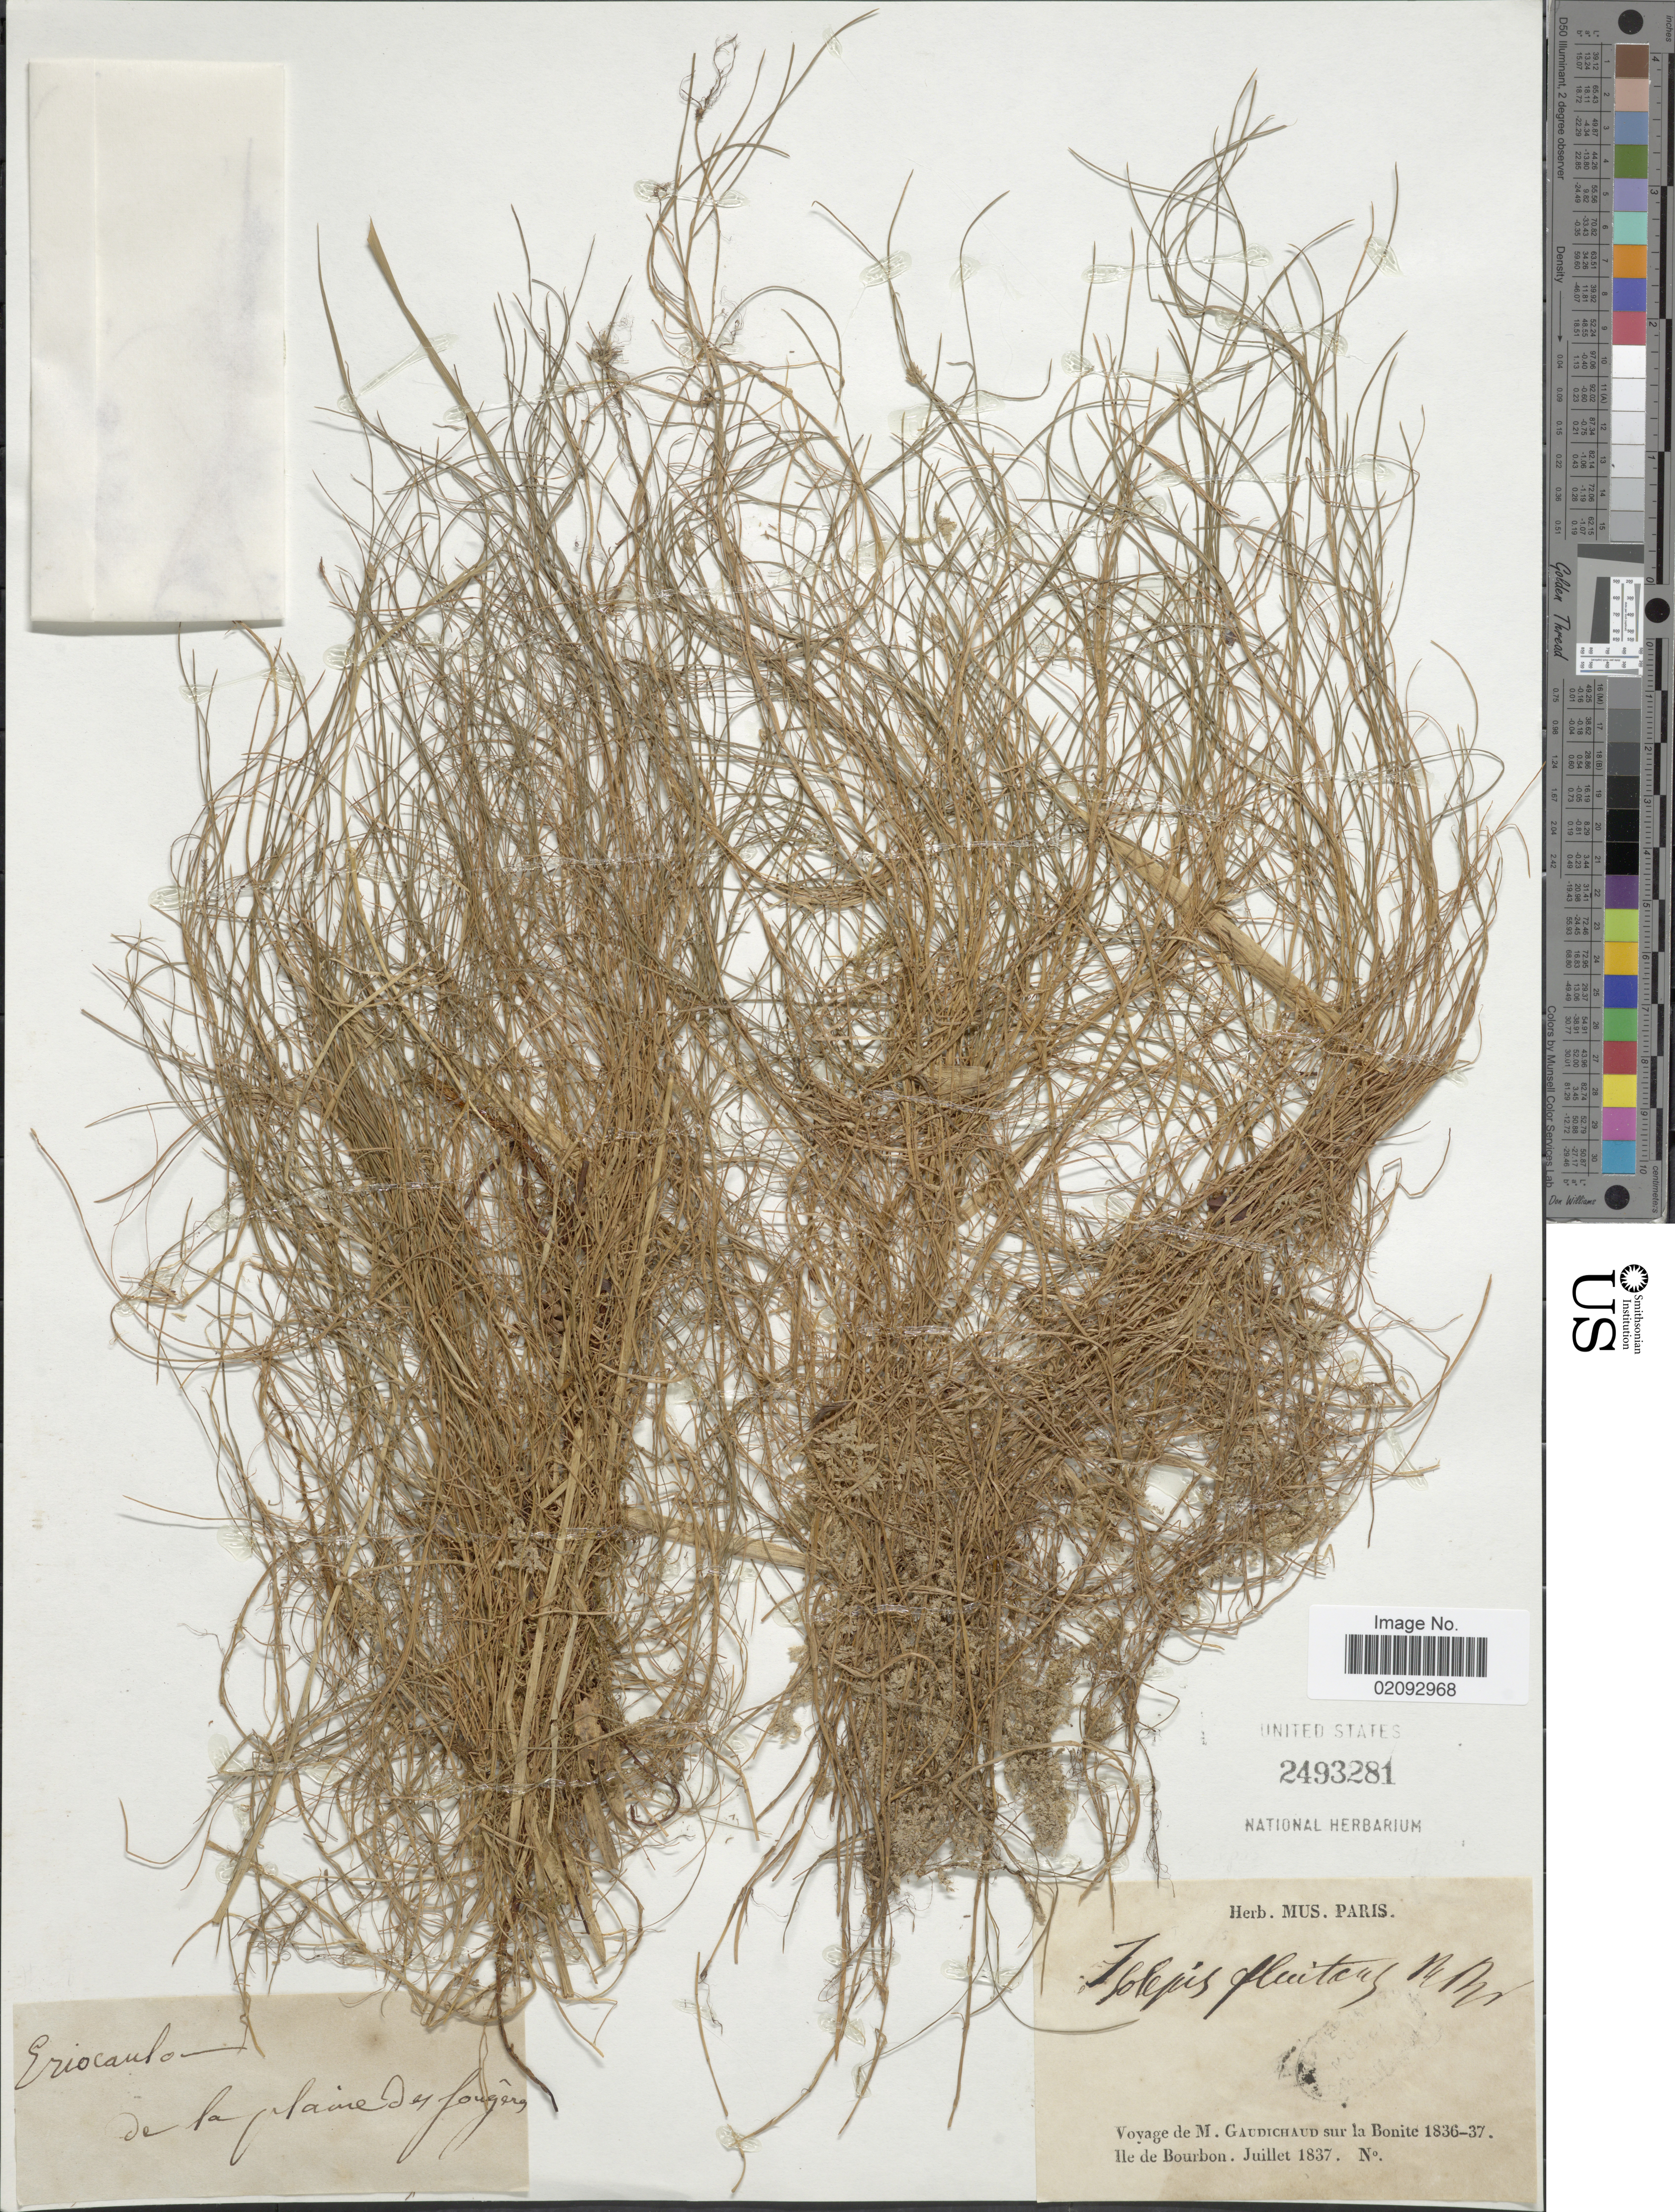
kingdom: Plantae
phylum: Tracheophyta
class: Liliopsida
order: Poales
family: Cyperaceae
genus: Isolepis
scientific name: Isolepis fluitans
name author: (L.) R. Br.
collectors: M. Gaudichaud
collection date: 1837-07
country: Réunion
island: Réunion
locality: Île de Bourbon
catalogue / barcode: US 2493281